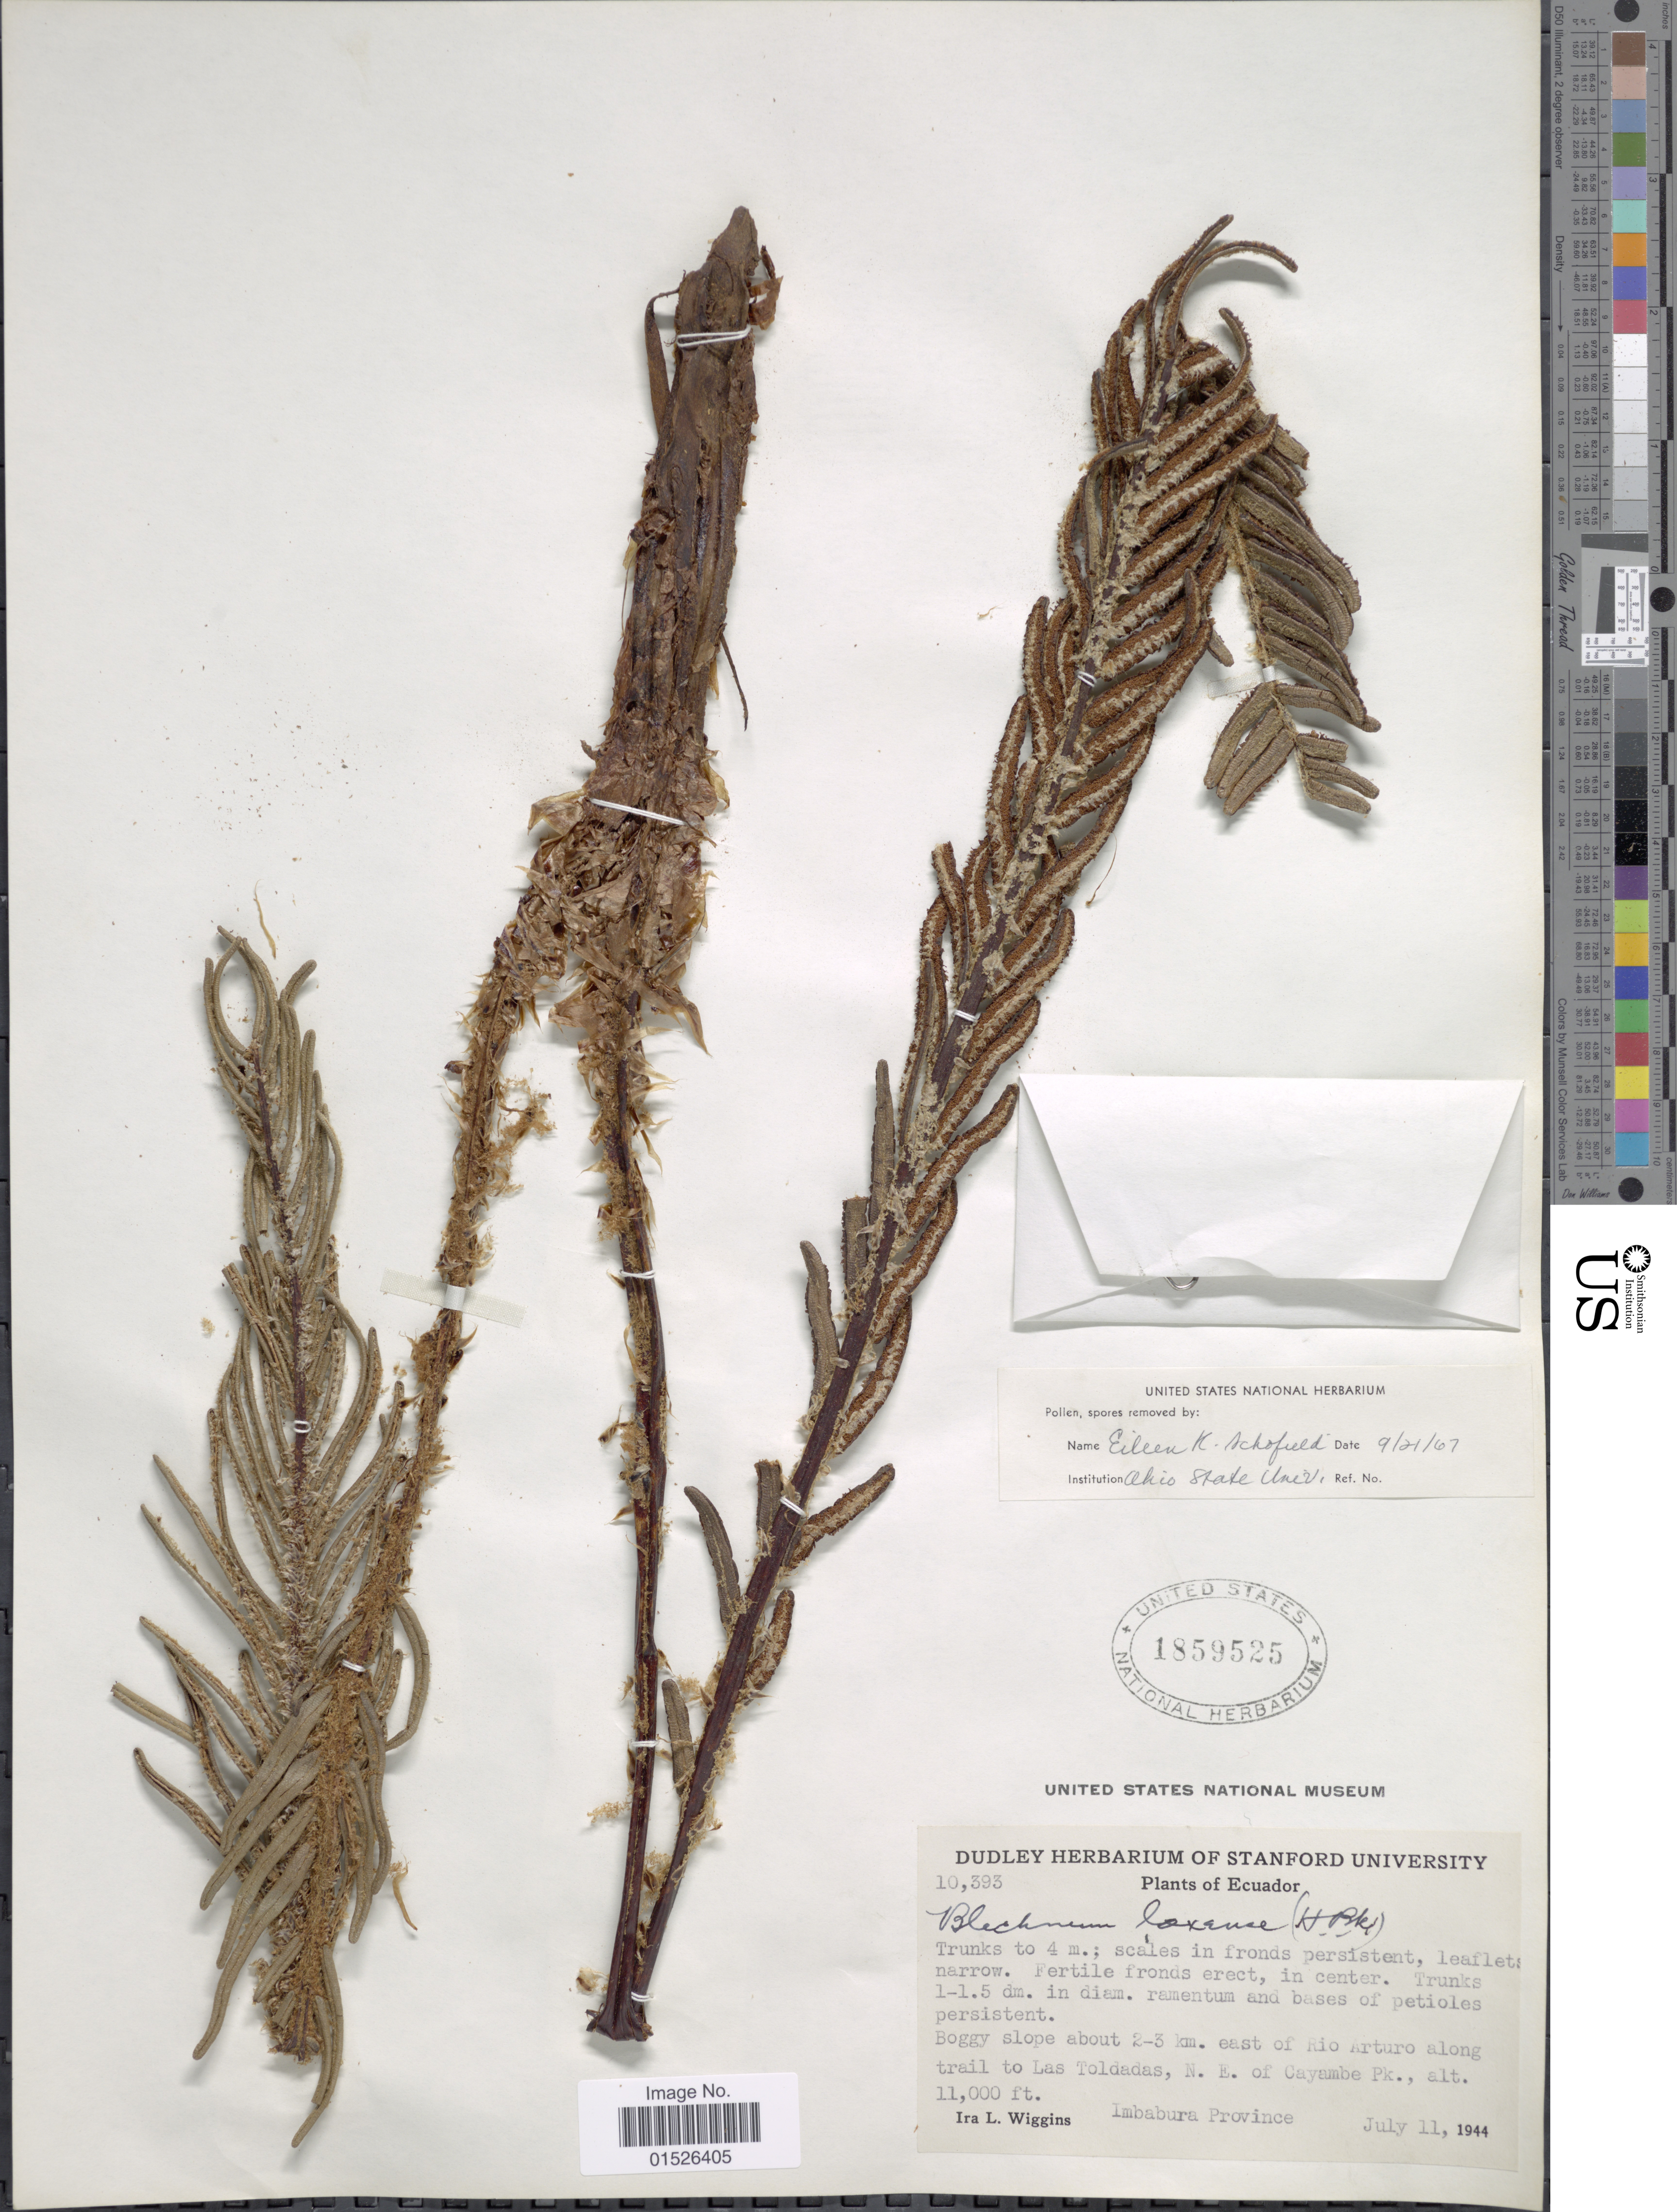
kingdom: Plantae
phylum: Tracheophyta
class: Polypodiopsida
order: Polypodiales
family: Blechnaceae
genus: Blechnum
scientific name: Blechnum loxense var. stenophyllum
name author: (Klotzsch) Lellinger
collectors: I. L. Wiggins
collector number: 10393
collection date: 1944-07-11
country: Ecuador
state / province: Imbabura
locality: Ecuador, Boggy slope about 2-3 km. east of Rio Arturo along trail to las Toldadas, N.E. of Cayambe Pk.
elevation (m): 3353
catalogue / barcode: US 1859525